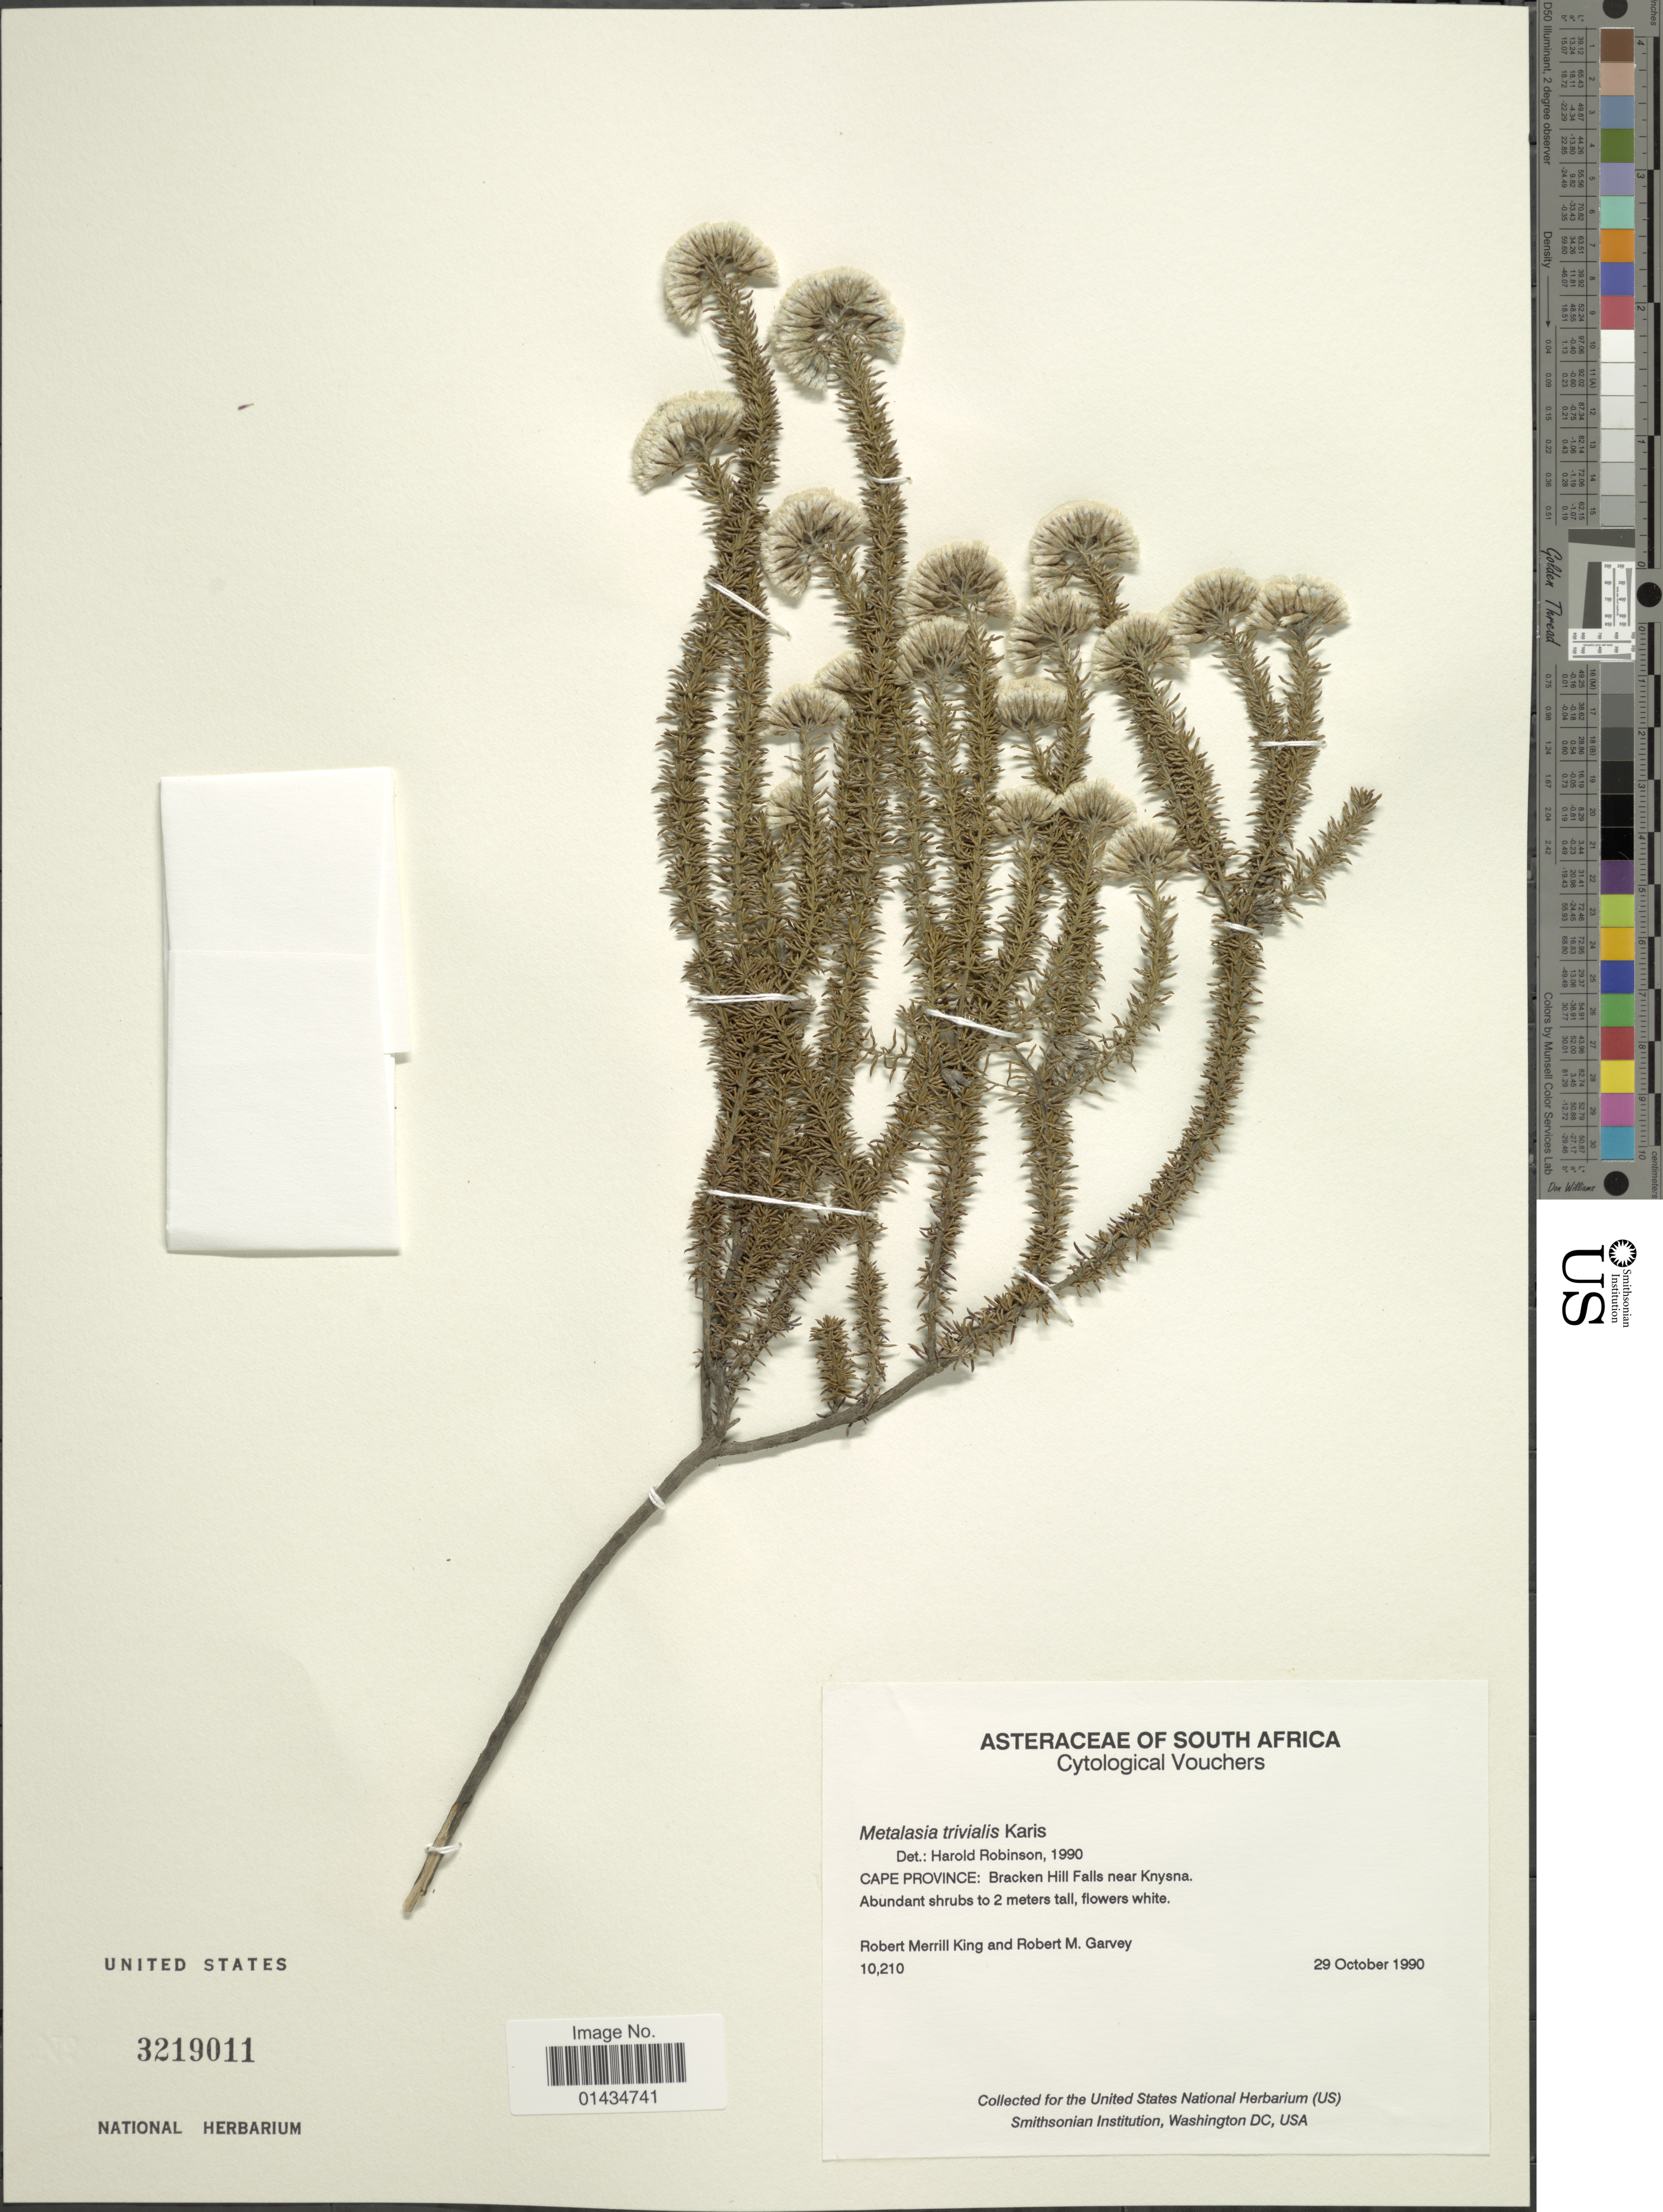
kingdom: Plantae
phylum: Tracheophyta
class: Magnoliopsida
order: Asterales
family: Asteraceae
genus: Metalasia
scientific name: Metalasia trivialis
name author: P.O. Karis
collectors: R. M. King & R. Garvey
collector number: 10210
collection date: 1990-01-29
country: South Africa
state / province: Western Cape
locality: Bracken Hill Falls near Knysna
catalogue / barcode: US 3219011